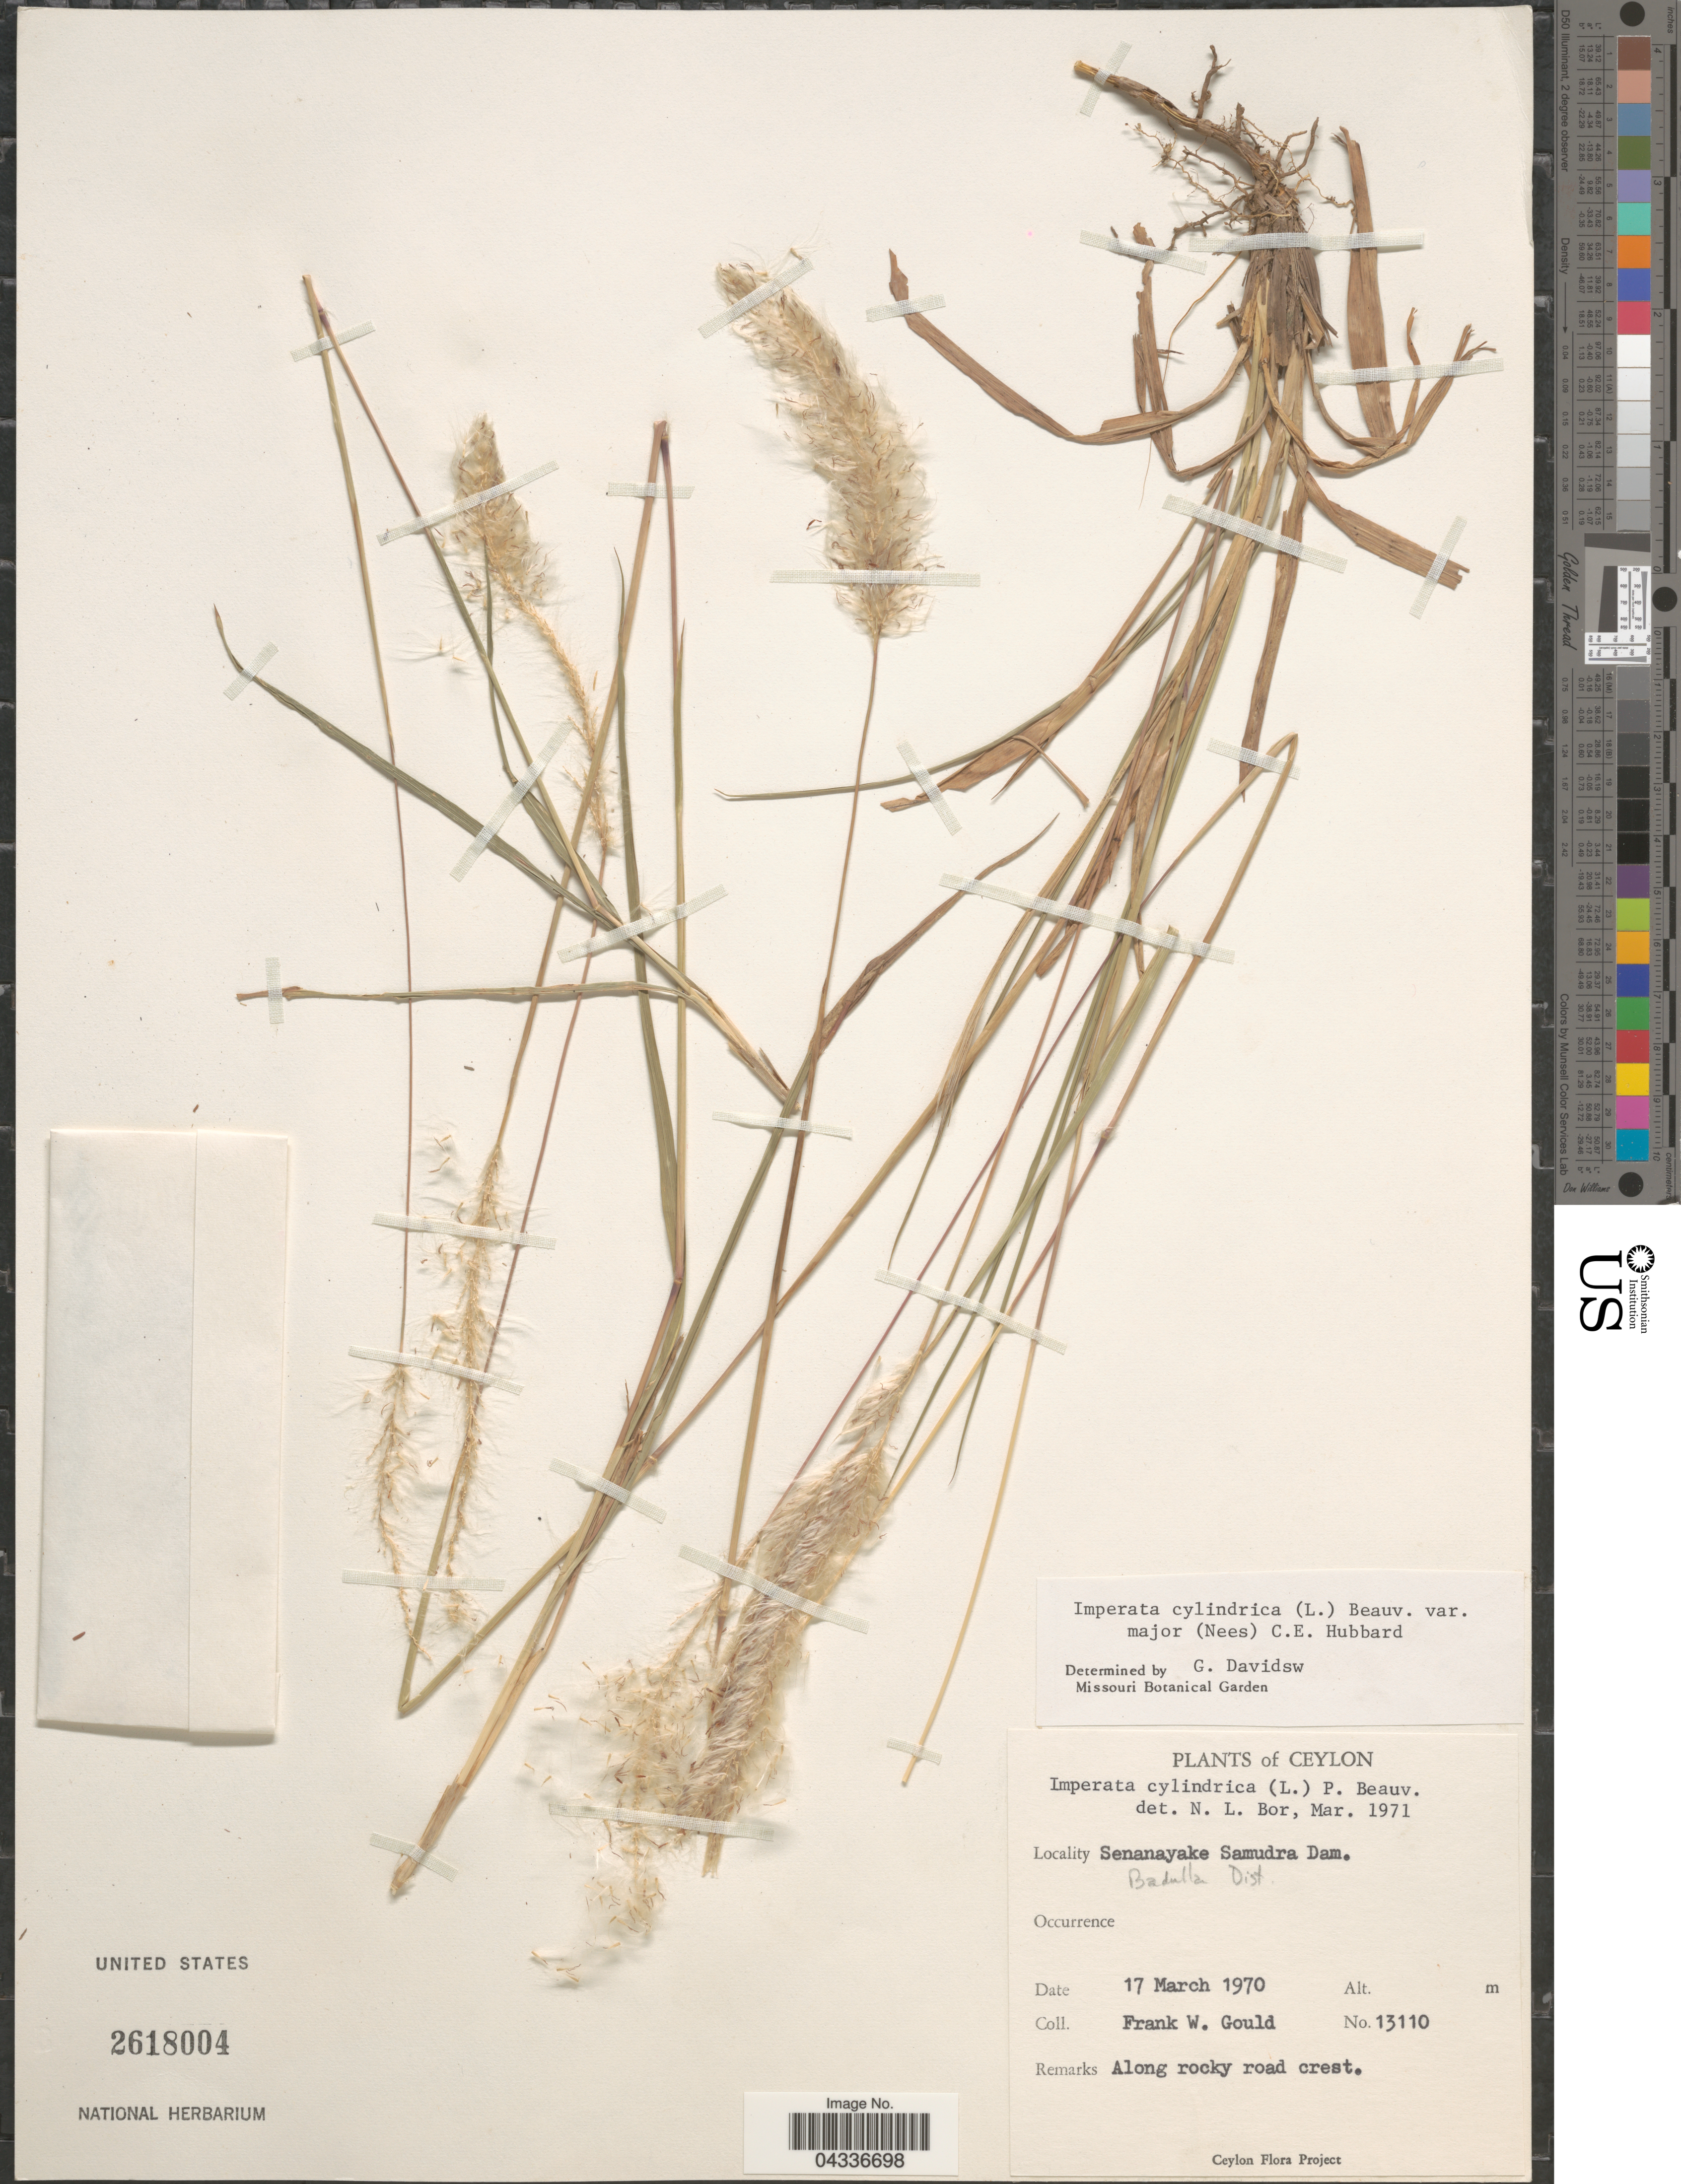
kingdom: Plantae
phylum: Tracheophyta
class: Liliopsida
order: Poales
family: Poaceae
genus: Imperata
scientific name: Imperata cylindrica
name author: (L.) P. Beauv.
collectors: F. W. Gould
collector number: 13110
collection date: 1970-03-17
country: Sri Lanka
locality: Ceylon. Senanayake Samudra Dam. Badulla Dist.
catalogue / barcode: US 2618004